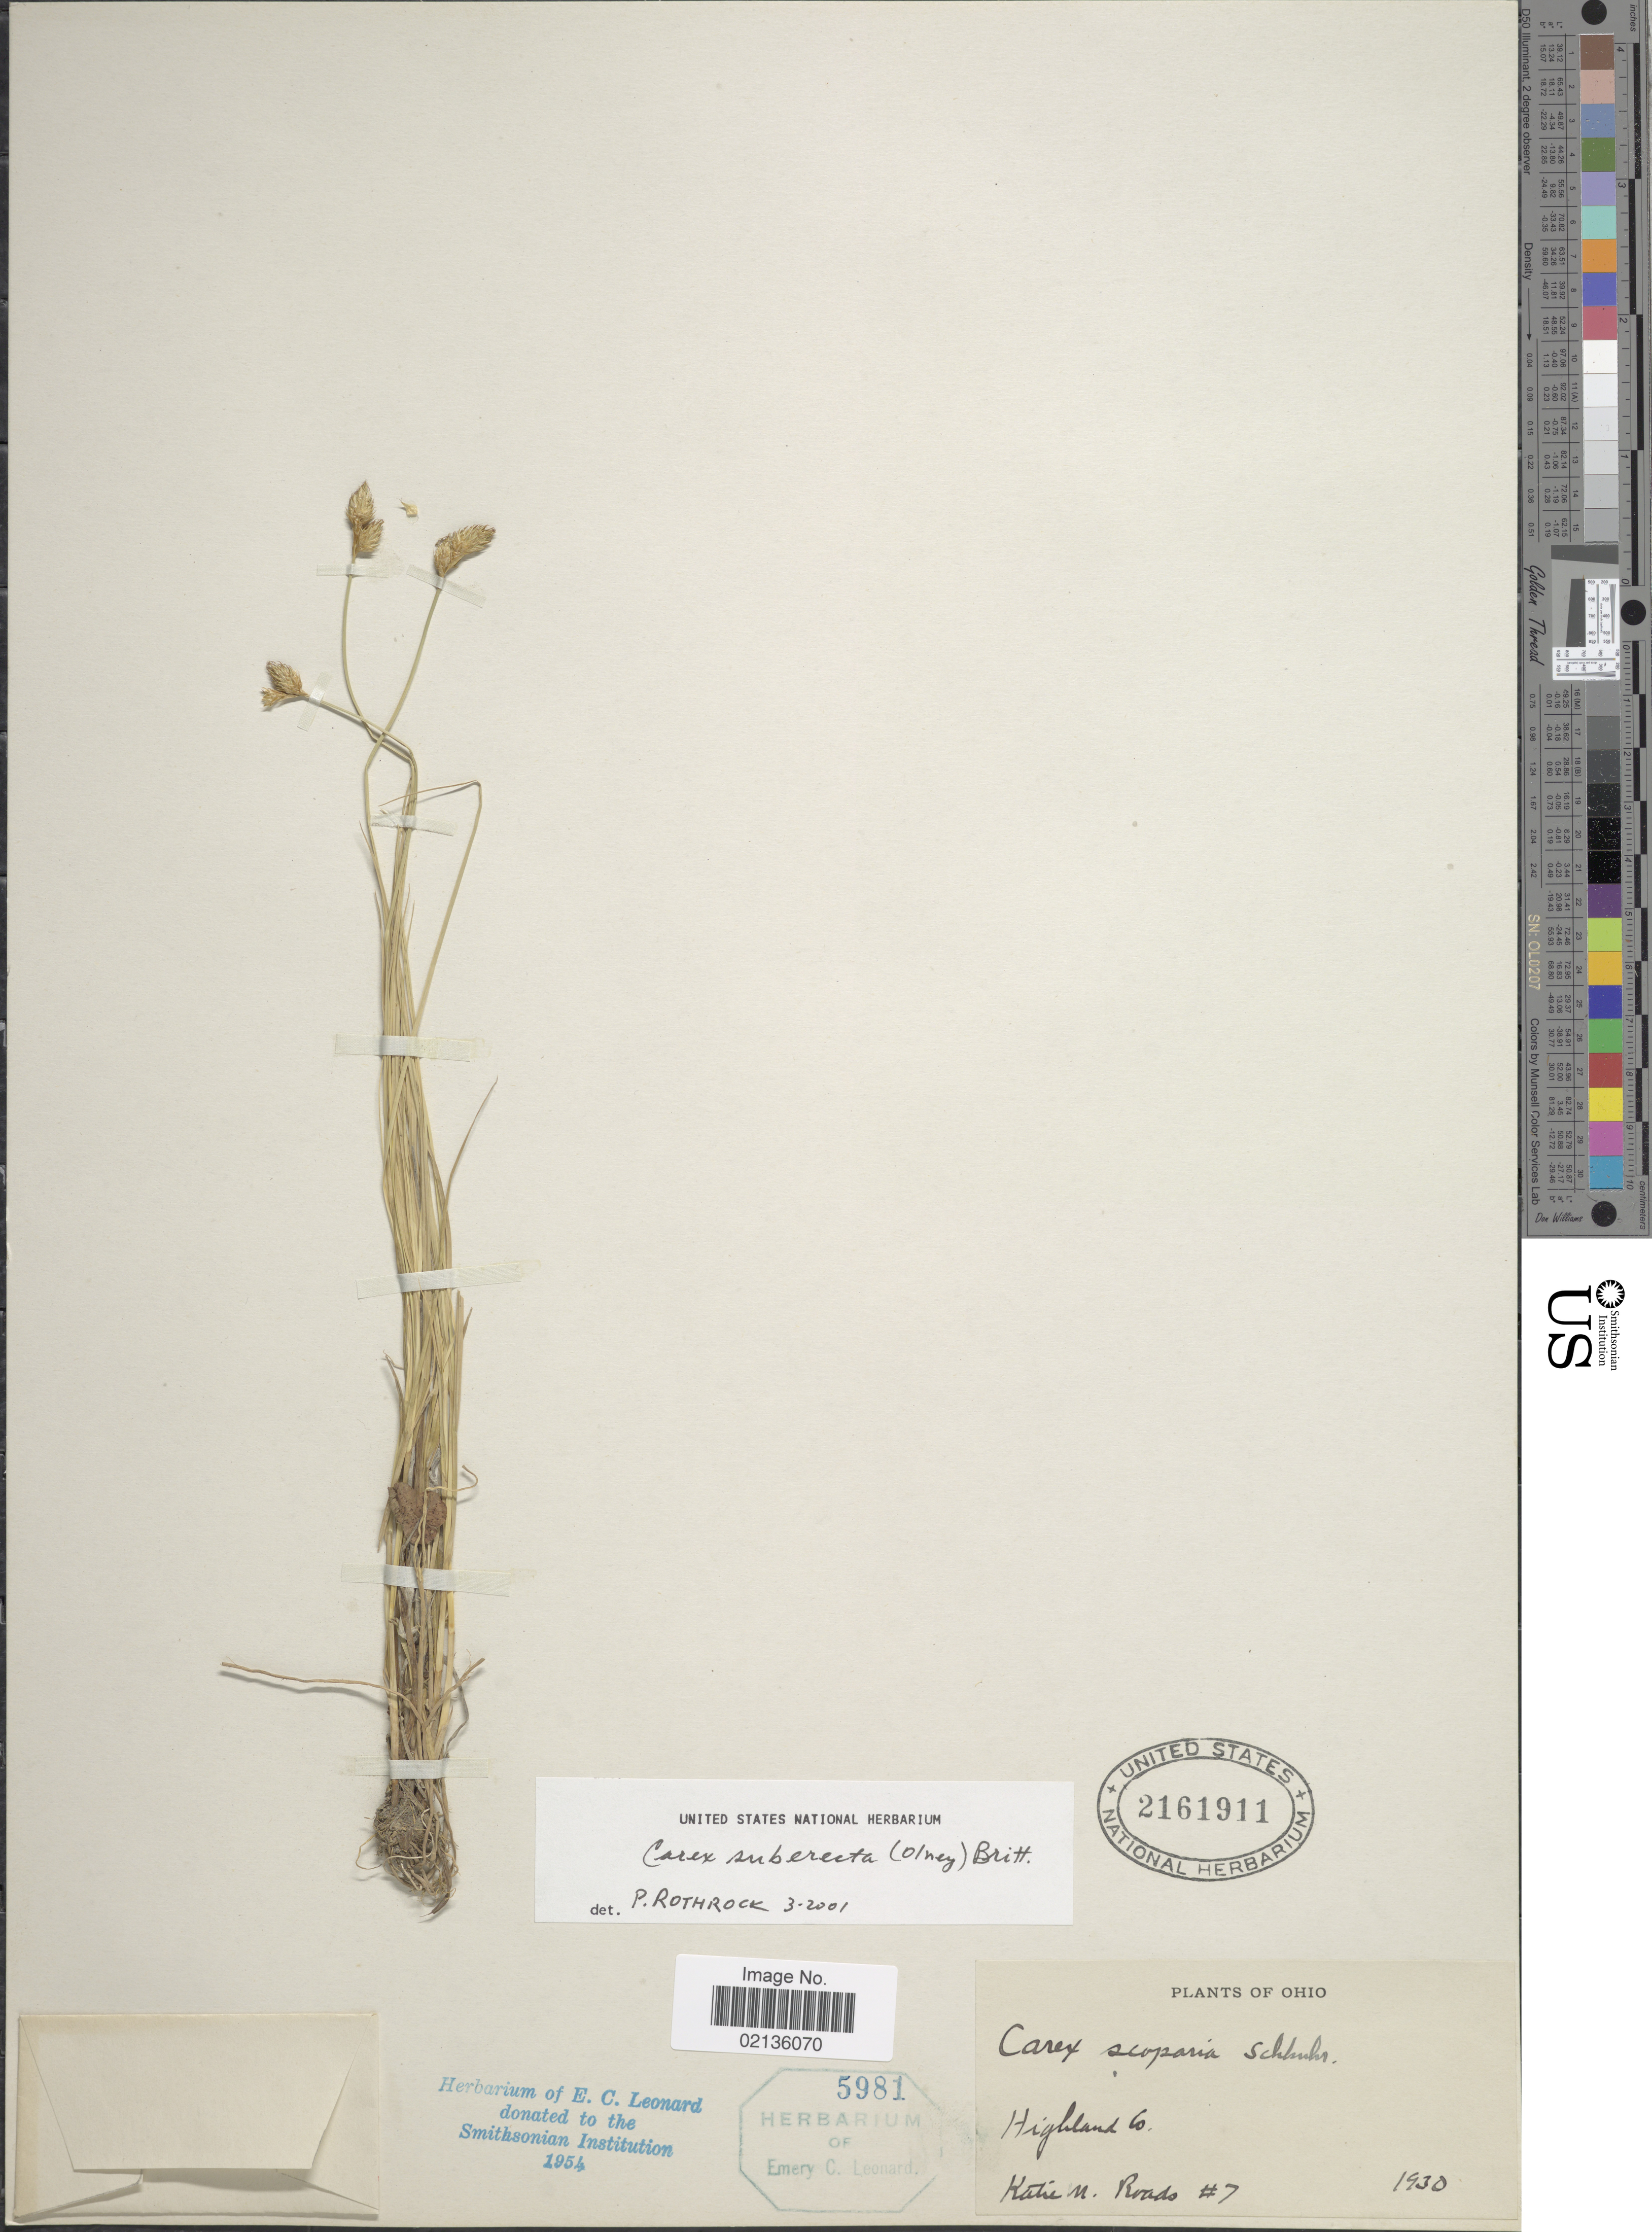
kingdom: Plantae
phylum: Tracheophyta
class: Liliopsida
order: Poales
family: Cyperaceae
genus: Carex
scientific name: Carex suberecta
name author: (Olney) Britton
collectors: K. Roads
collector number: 7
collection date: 1930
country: United States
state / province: Ohio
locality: Highland Co.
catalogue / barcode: US 2161911